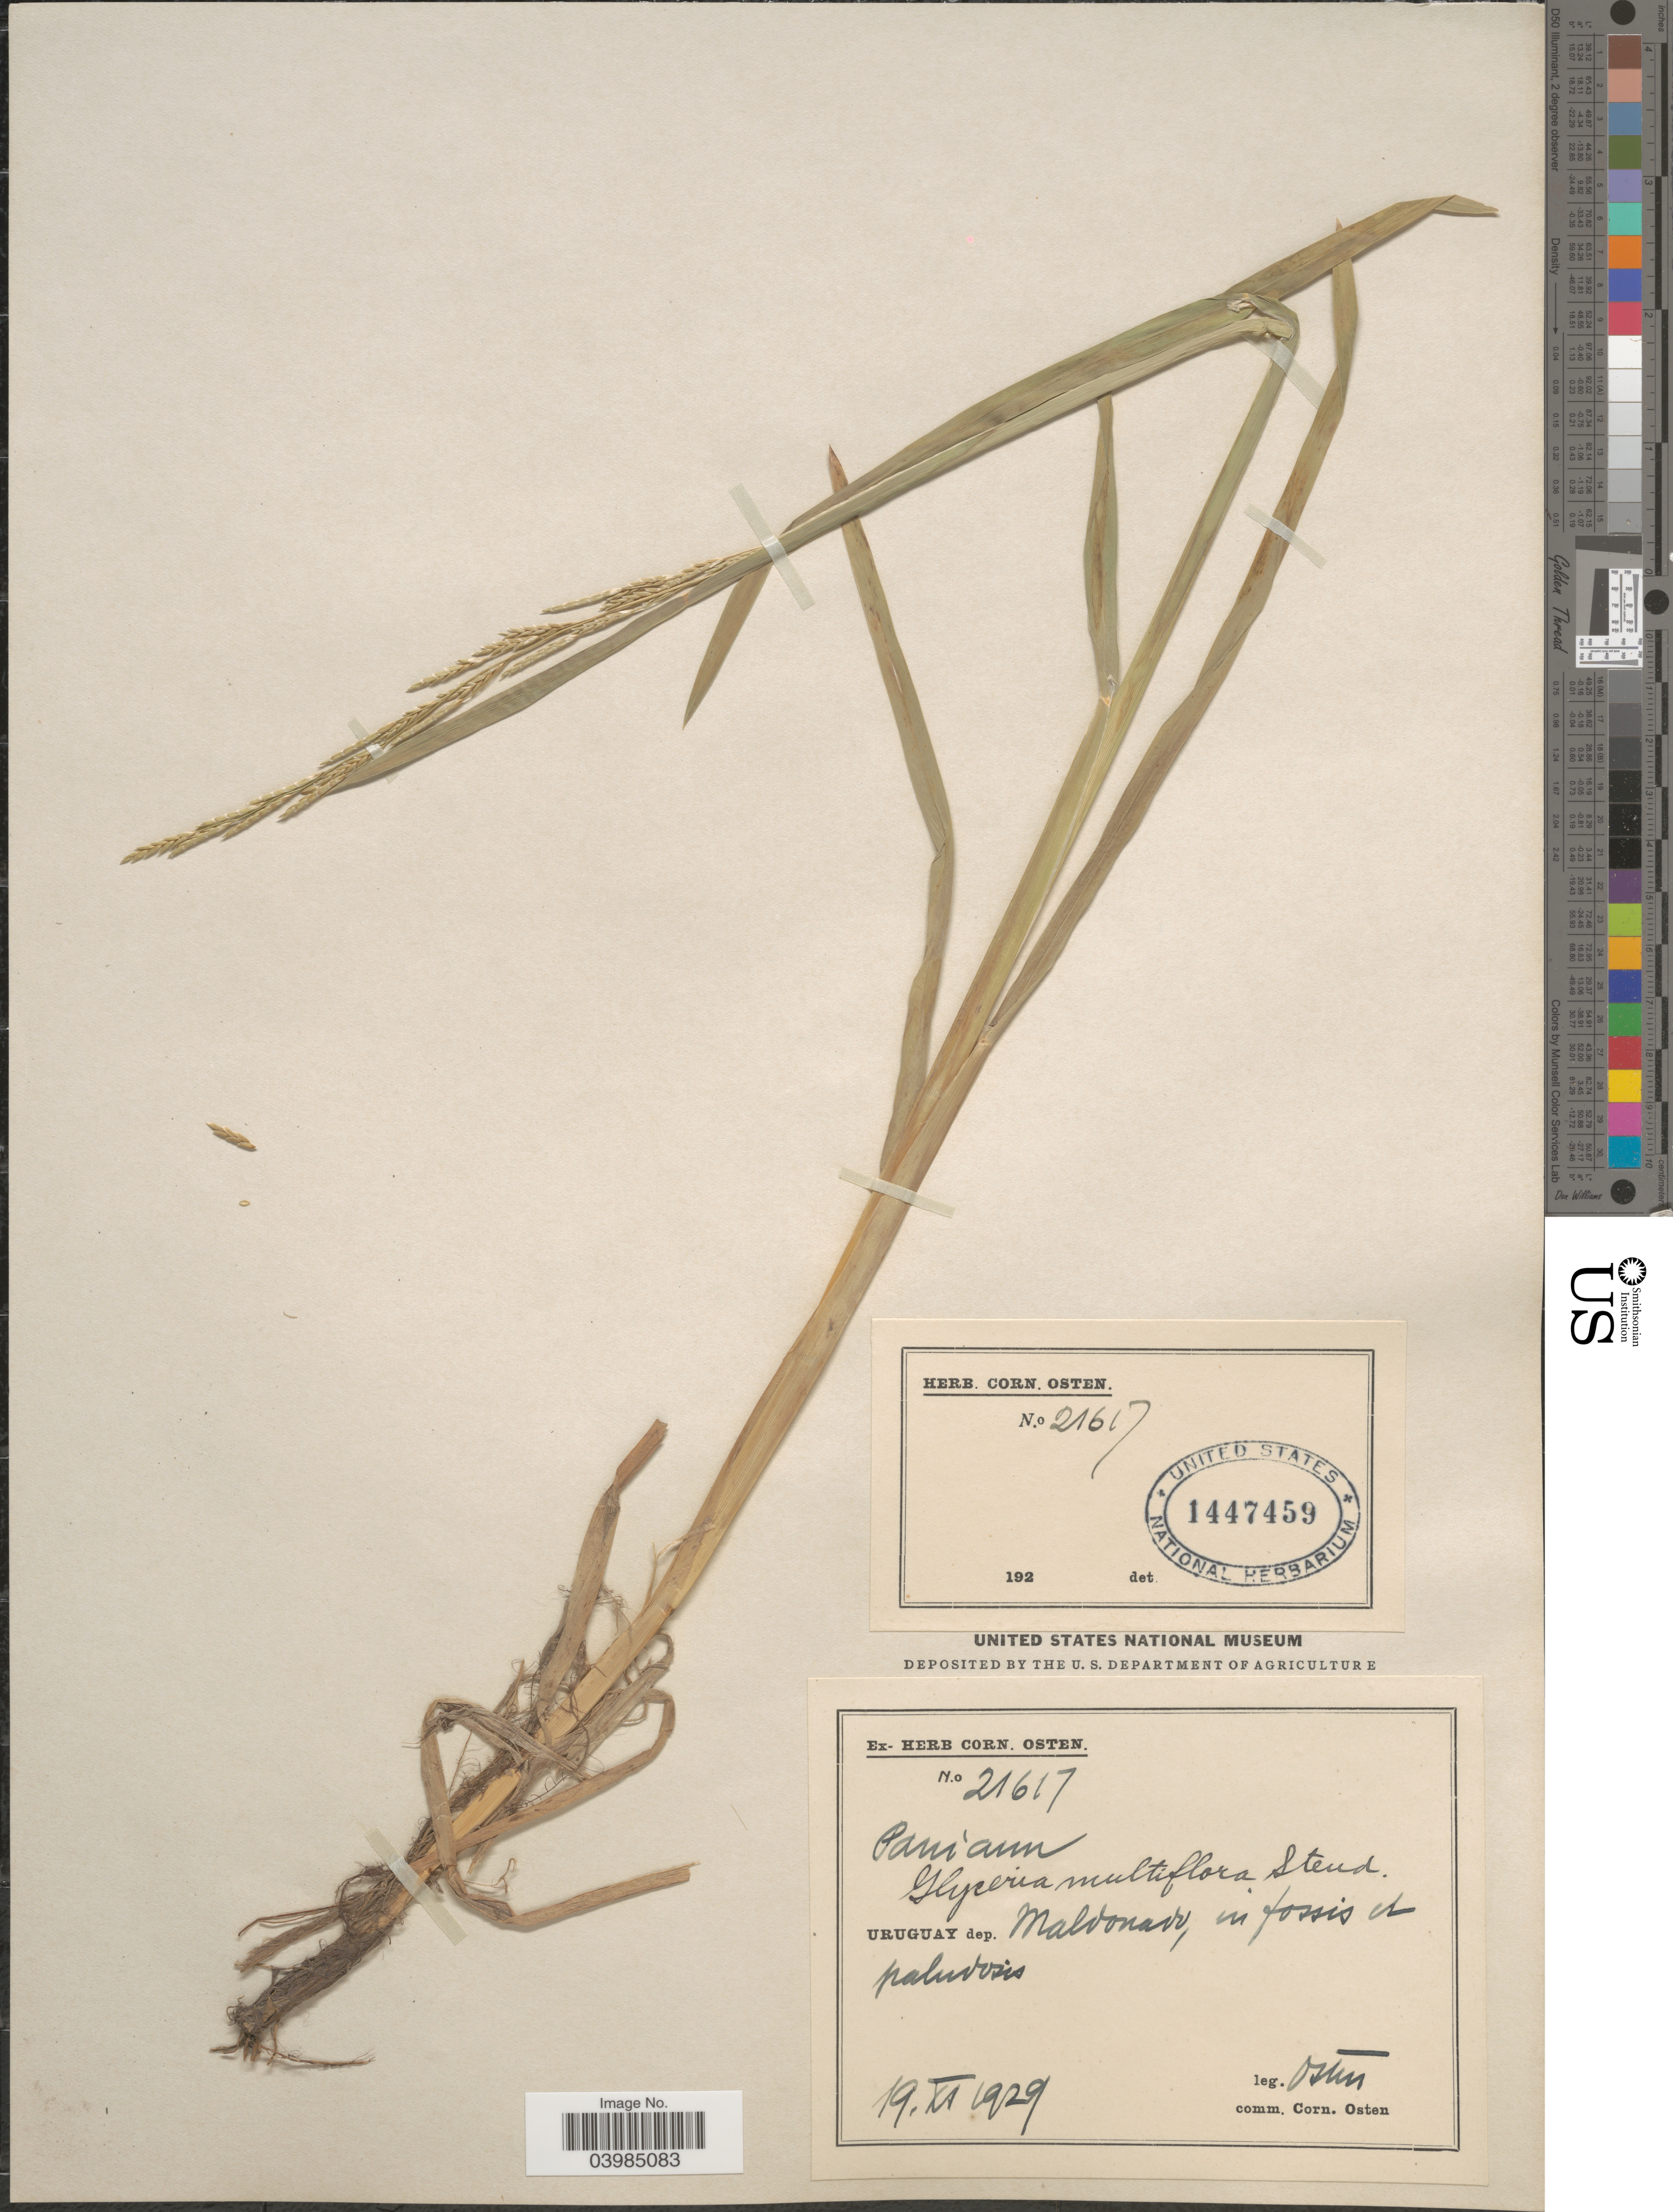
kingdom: Plantae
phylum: Tracheophyta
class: Liliopsida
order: Poales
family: Poaceae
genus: Glyceria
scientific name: Glyceria multiflora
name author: Steud.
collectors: C. Osten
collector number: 21617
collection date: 1929-11-19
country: Uruguay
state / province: Maldonado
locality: Dep. Maldonado, in fossis et paludosis.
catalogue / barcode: US 1447459